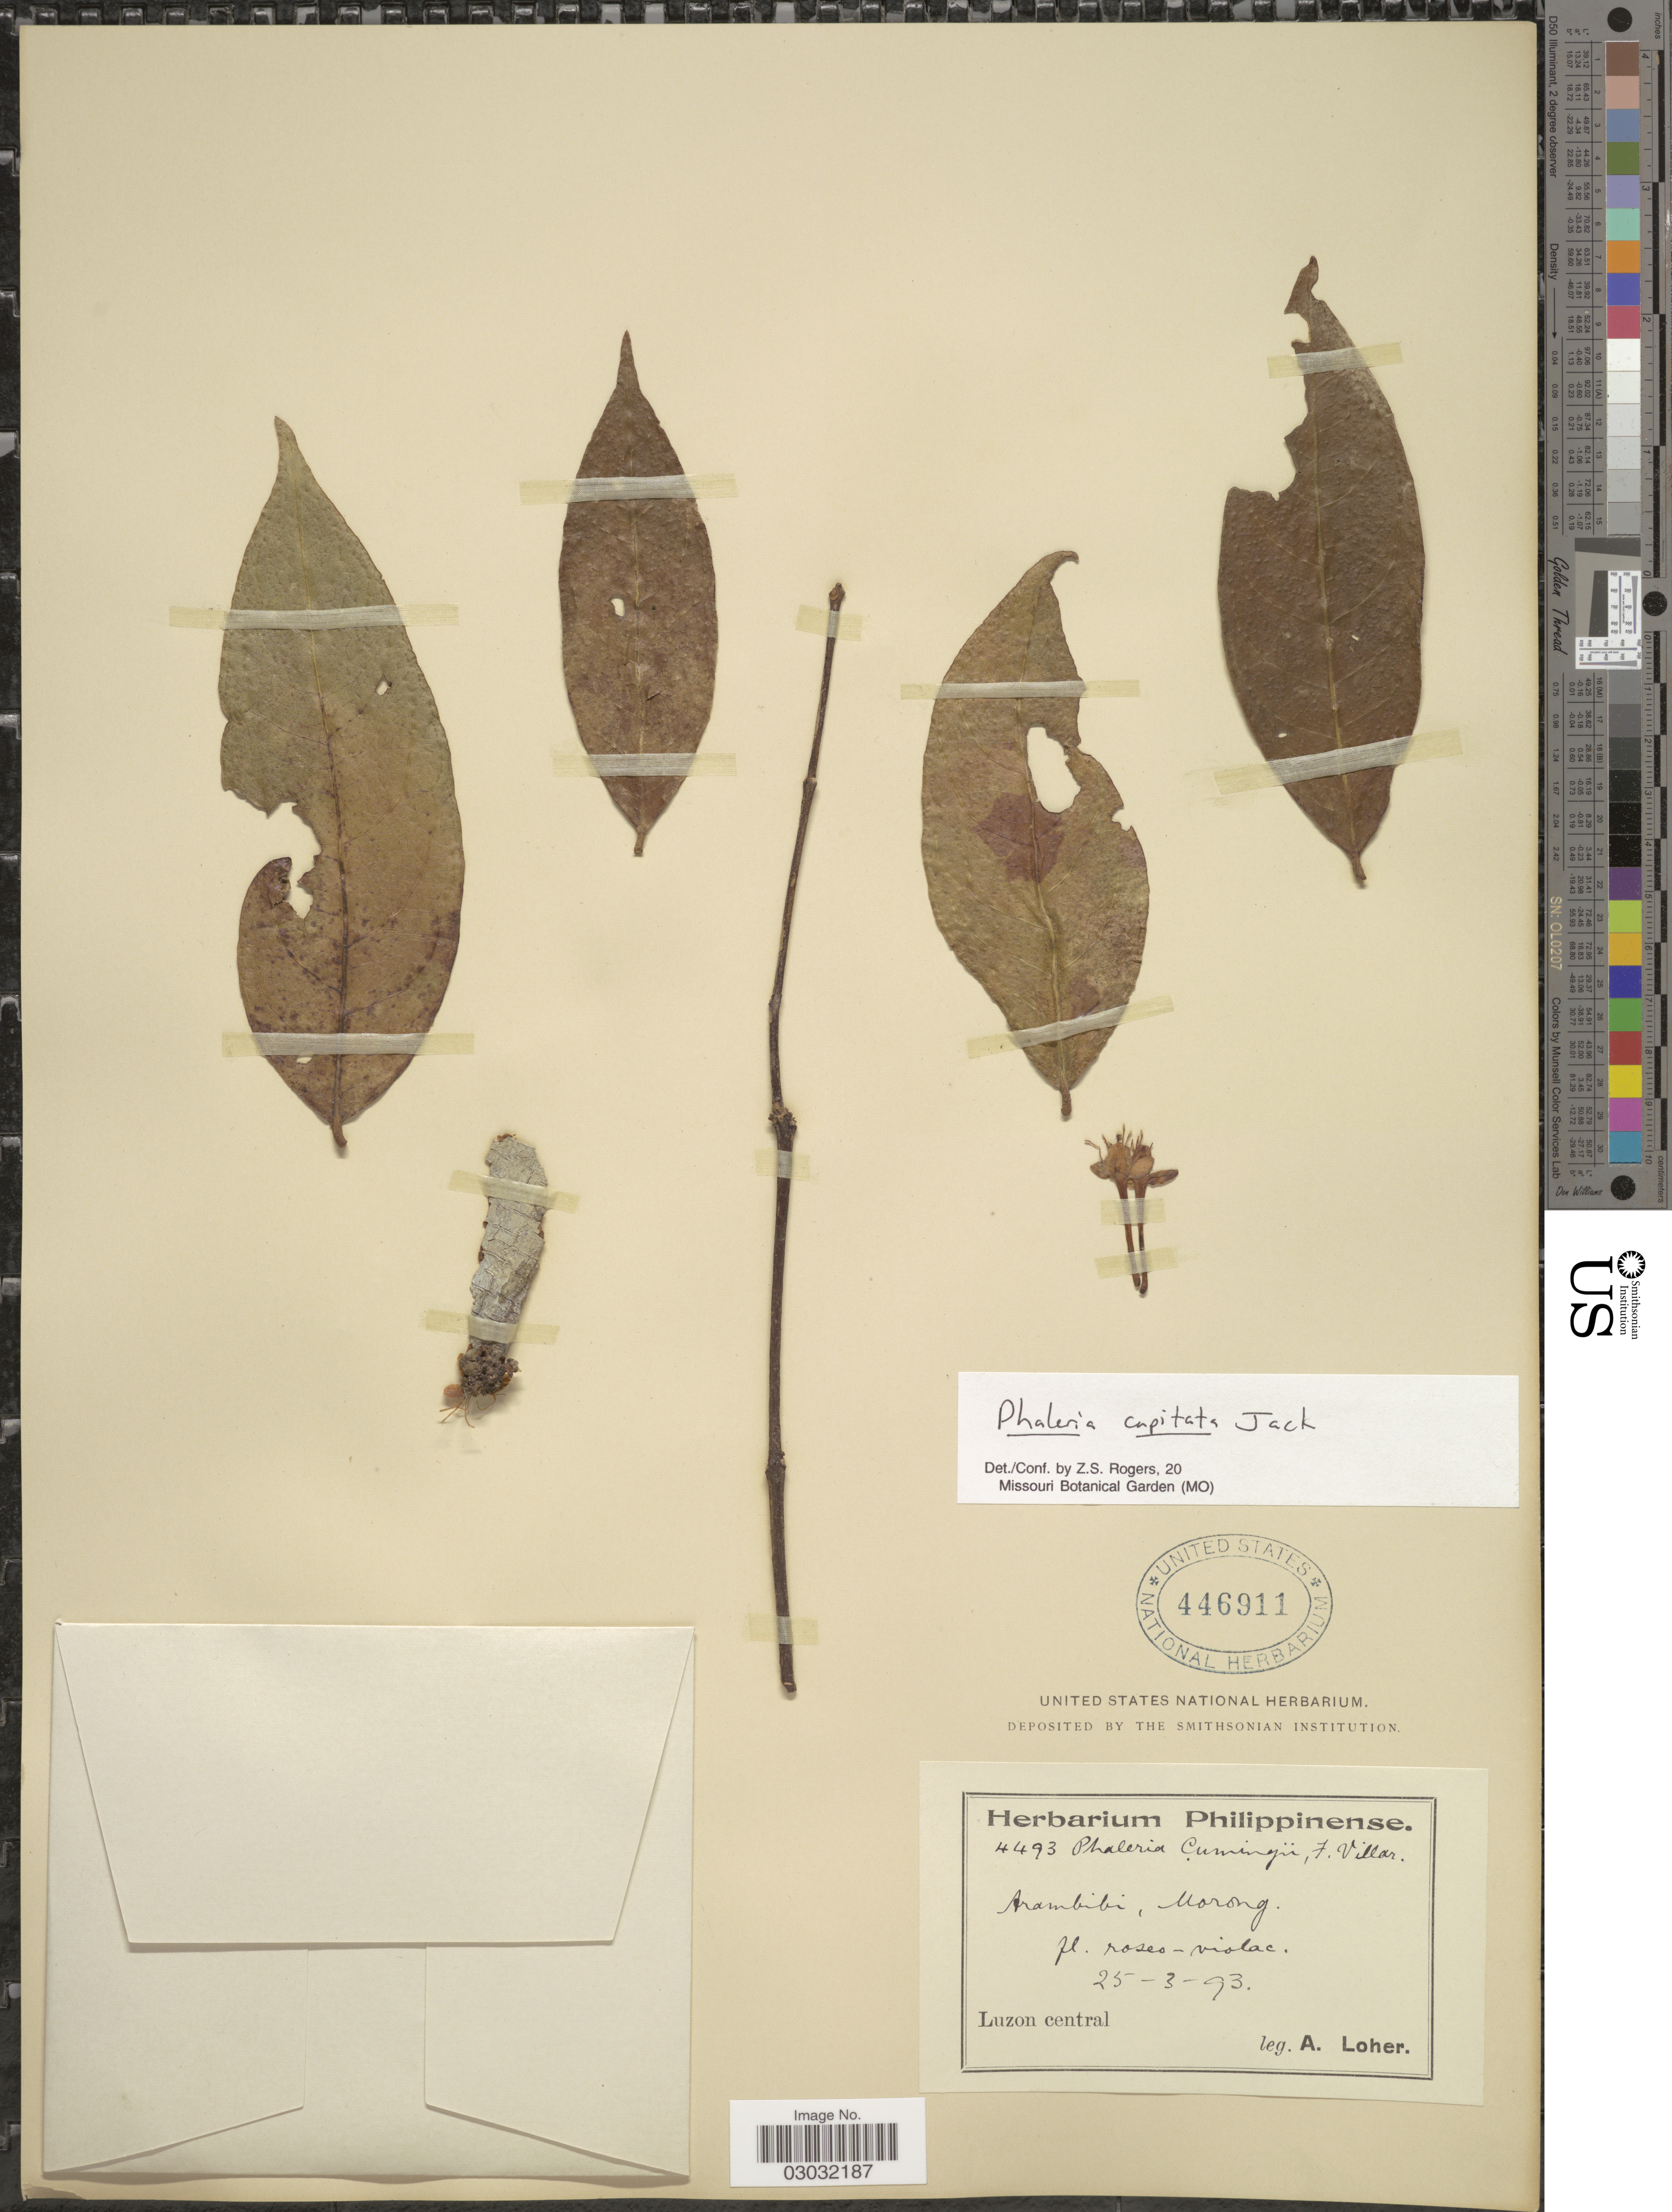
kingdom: Plantae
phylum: Tracheophyta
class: Magnoliopsida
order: Malvales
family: Thymelaeaceae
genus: Phaleria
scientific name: Phaleria capitata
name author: Jack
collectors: A. Loher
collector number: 4493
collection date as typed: Transcribed d/m/y: 25/3/93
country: Philippines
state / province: Central Luzon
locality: Arambibi, Morong. Luzon central.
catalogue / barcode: US 446911